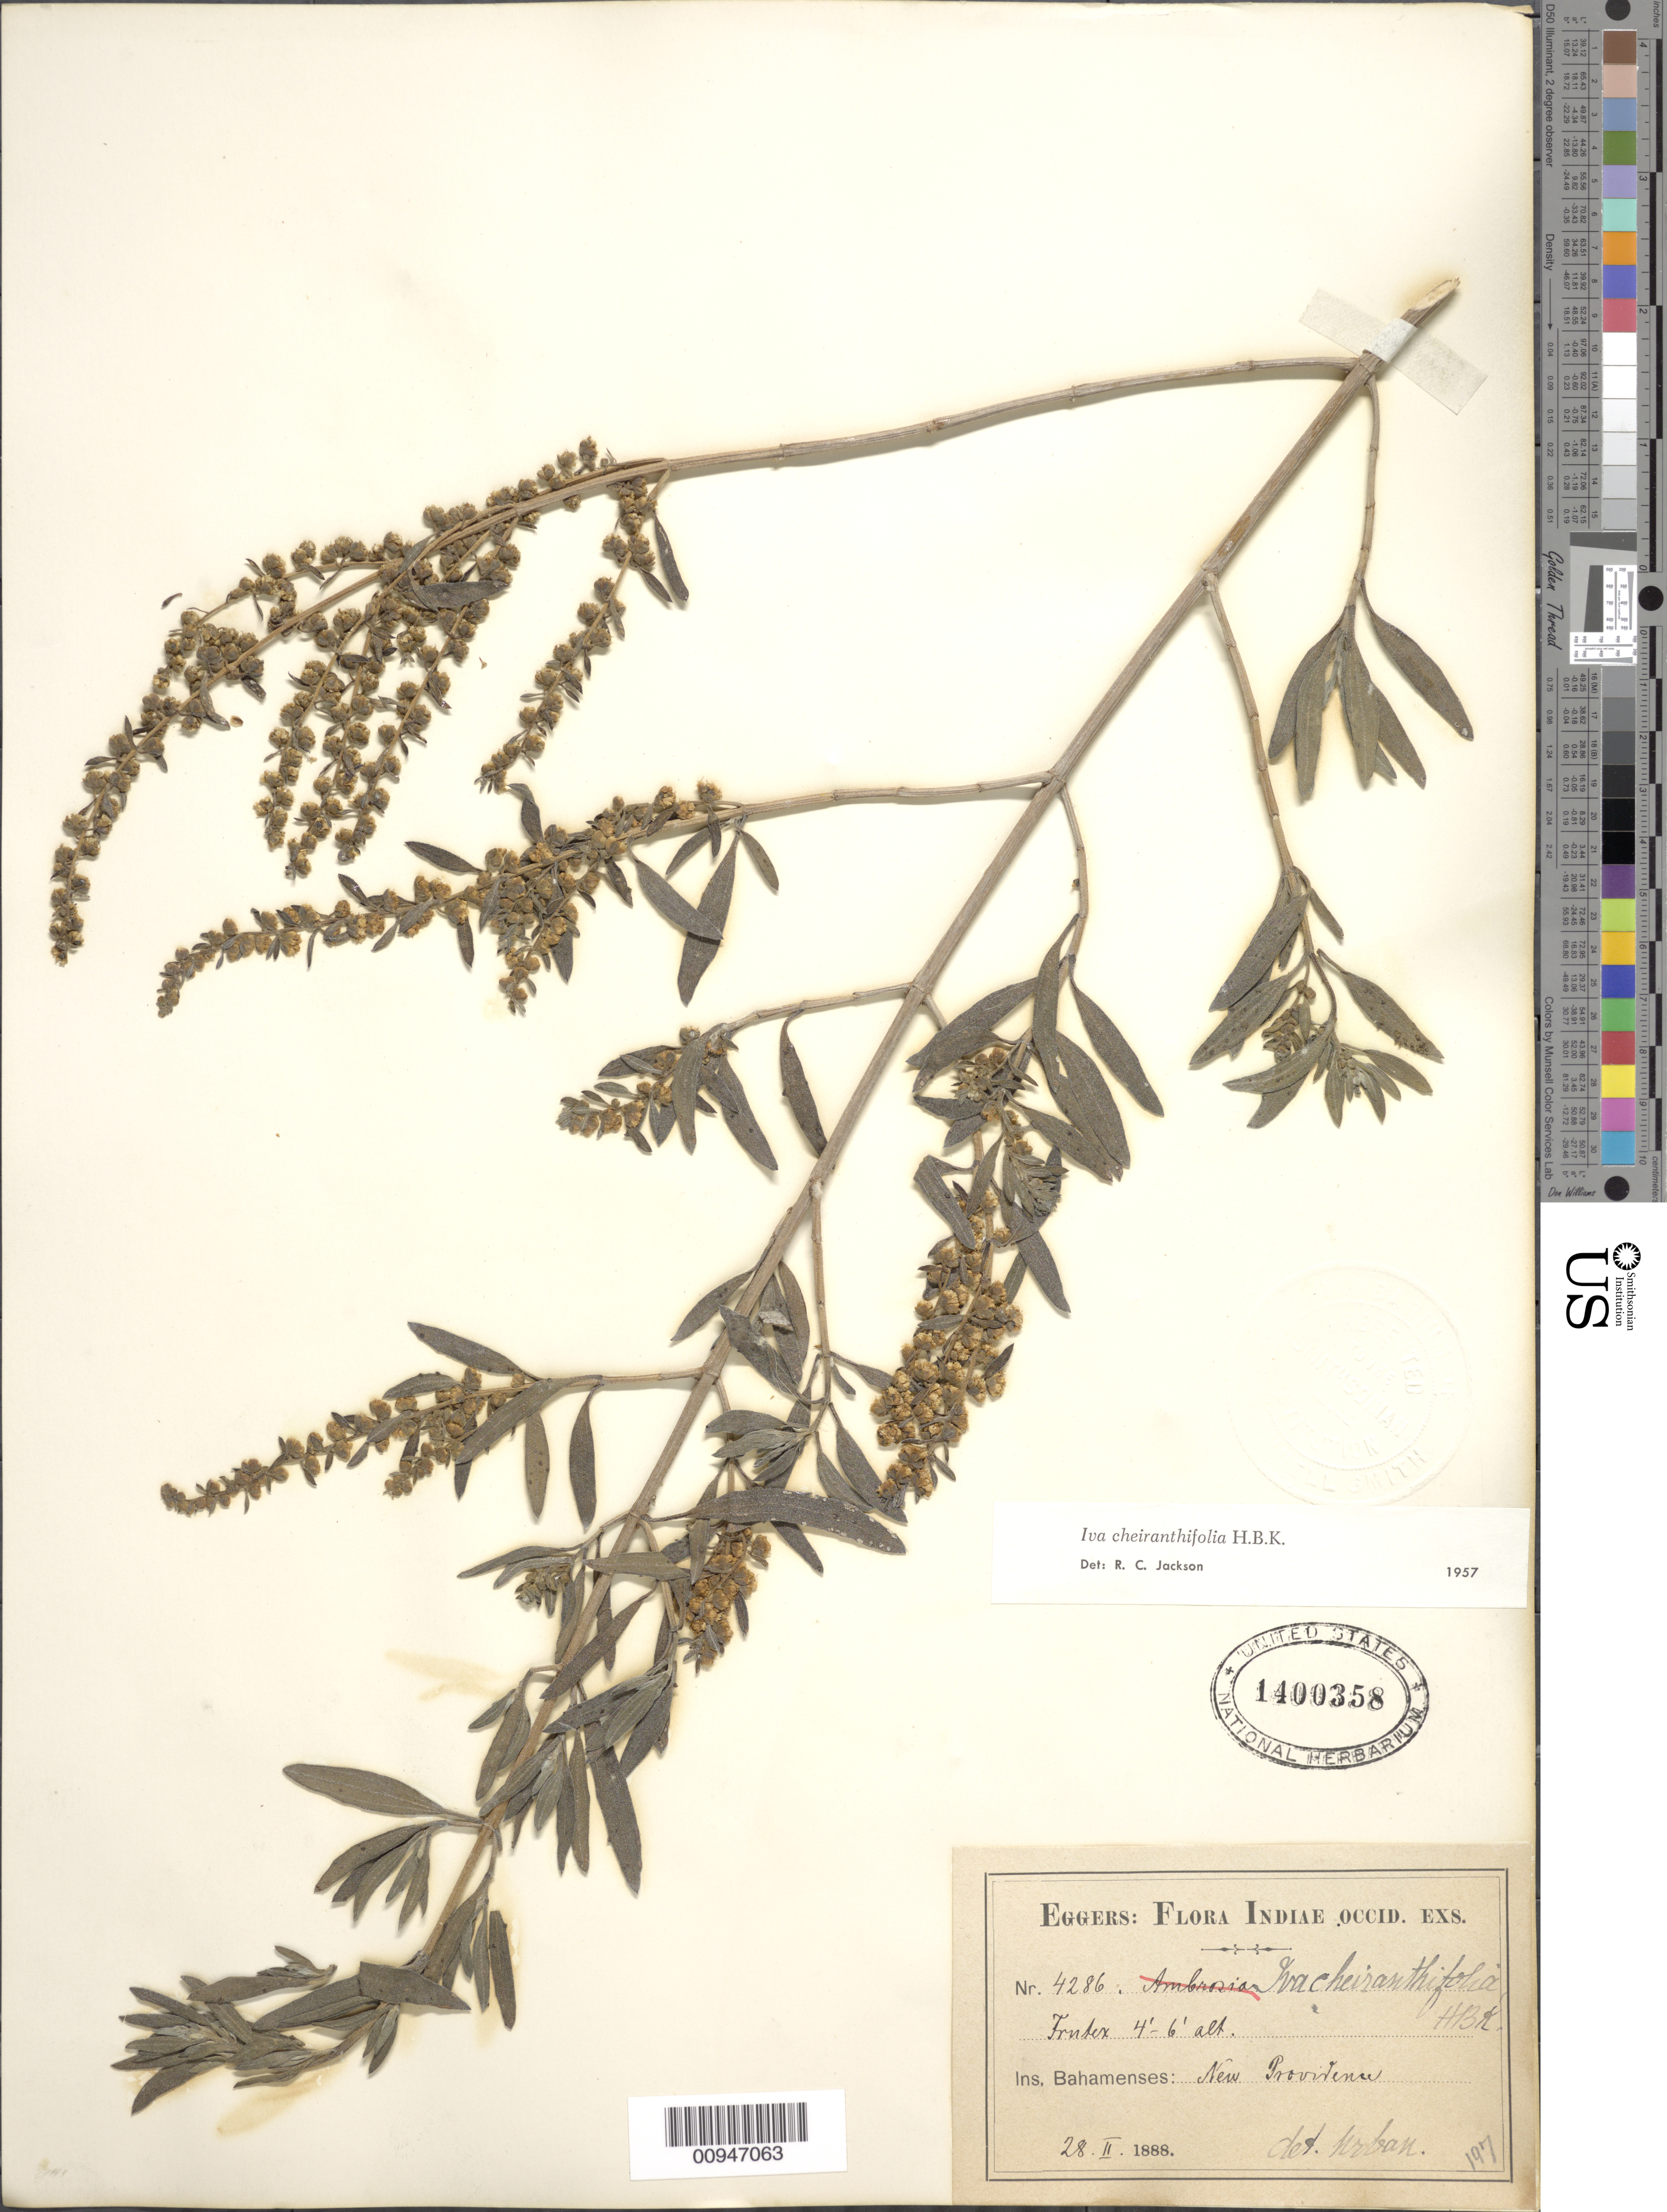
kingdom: Plantae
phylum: Tracheophyta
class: Magnoliopsida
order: Asterales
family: Asteraceae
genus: Iva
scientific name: Iva cheiranthifolia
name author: Kunth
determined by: Jackson, R. C.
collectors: H. F. A. von Eggers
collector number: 4286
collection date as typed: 28 Feb 1888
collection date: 1888-02-28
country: Bahamas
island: New Providence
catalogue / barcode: US 1400358